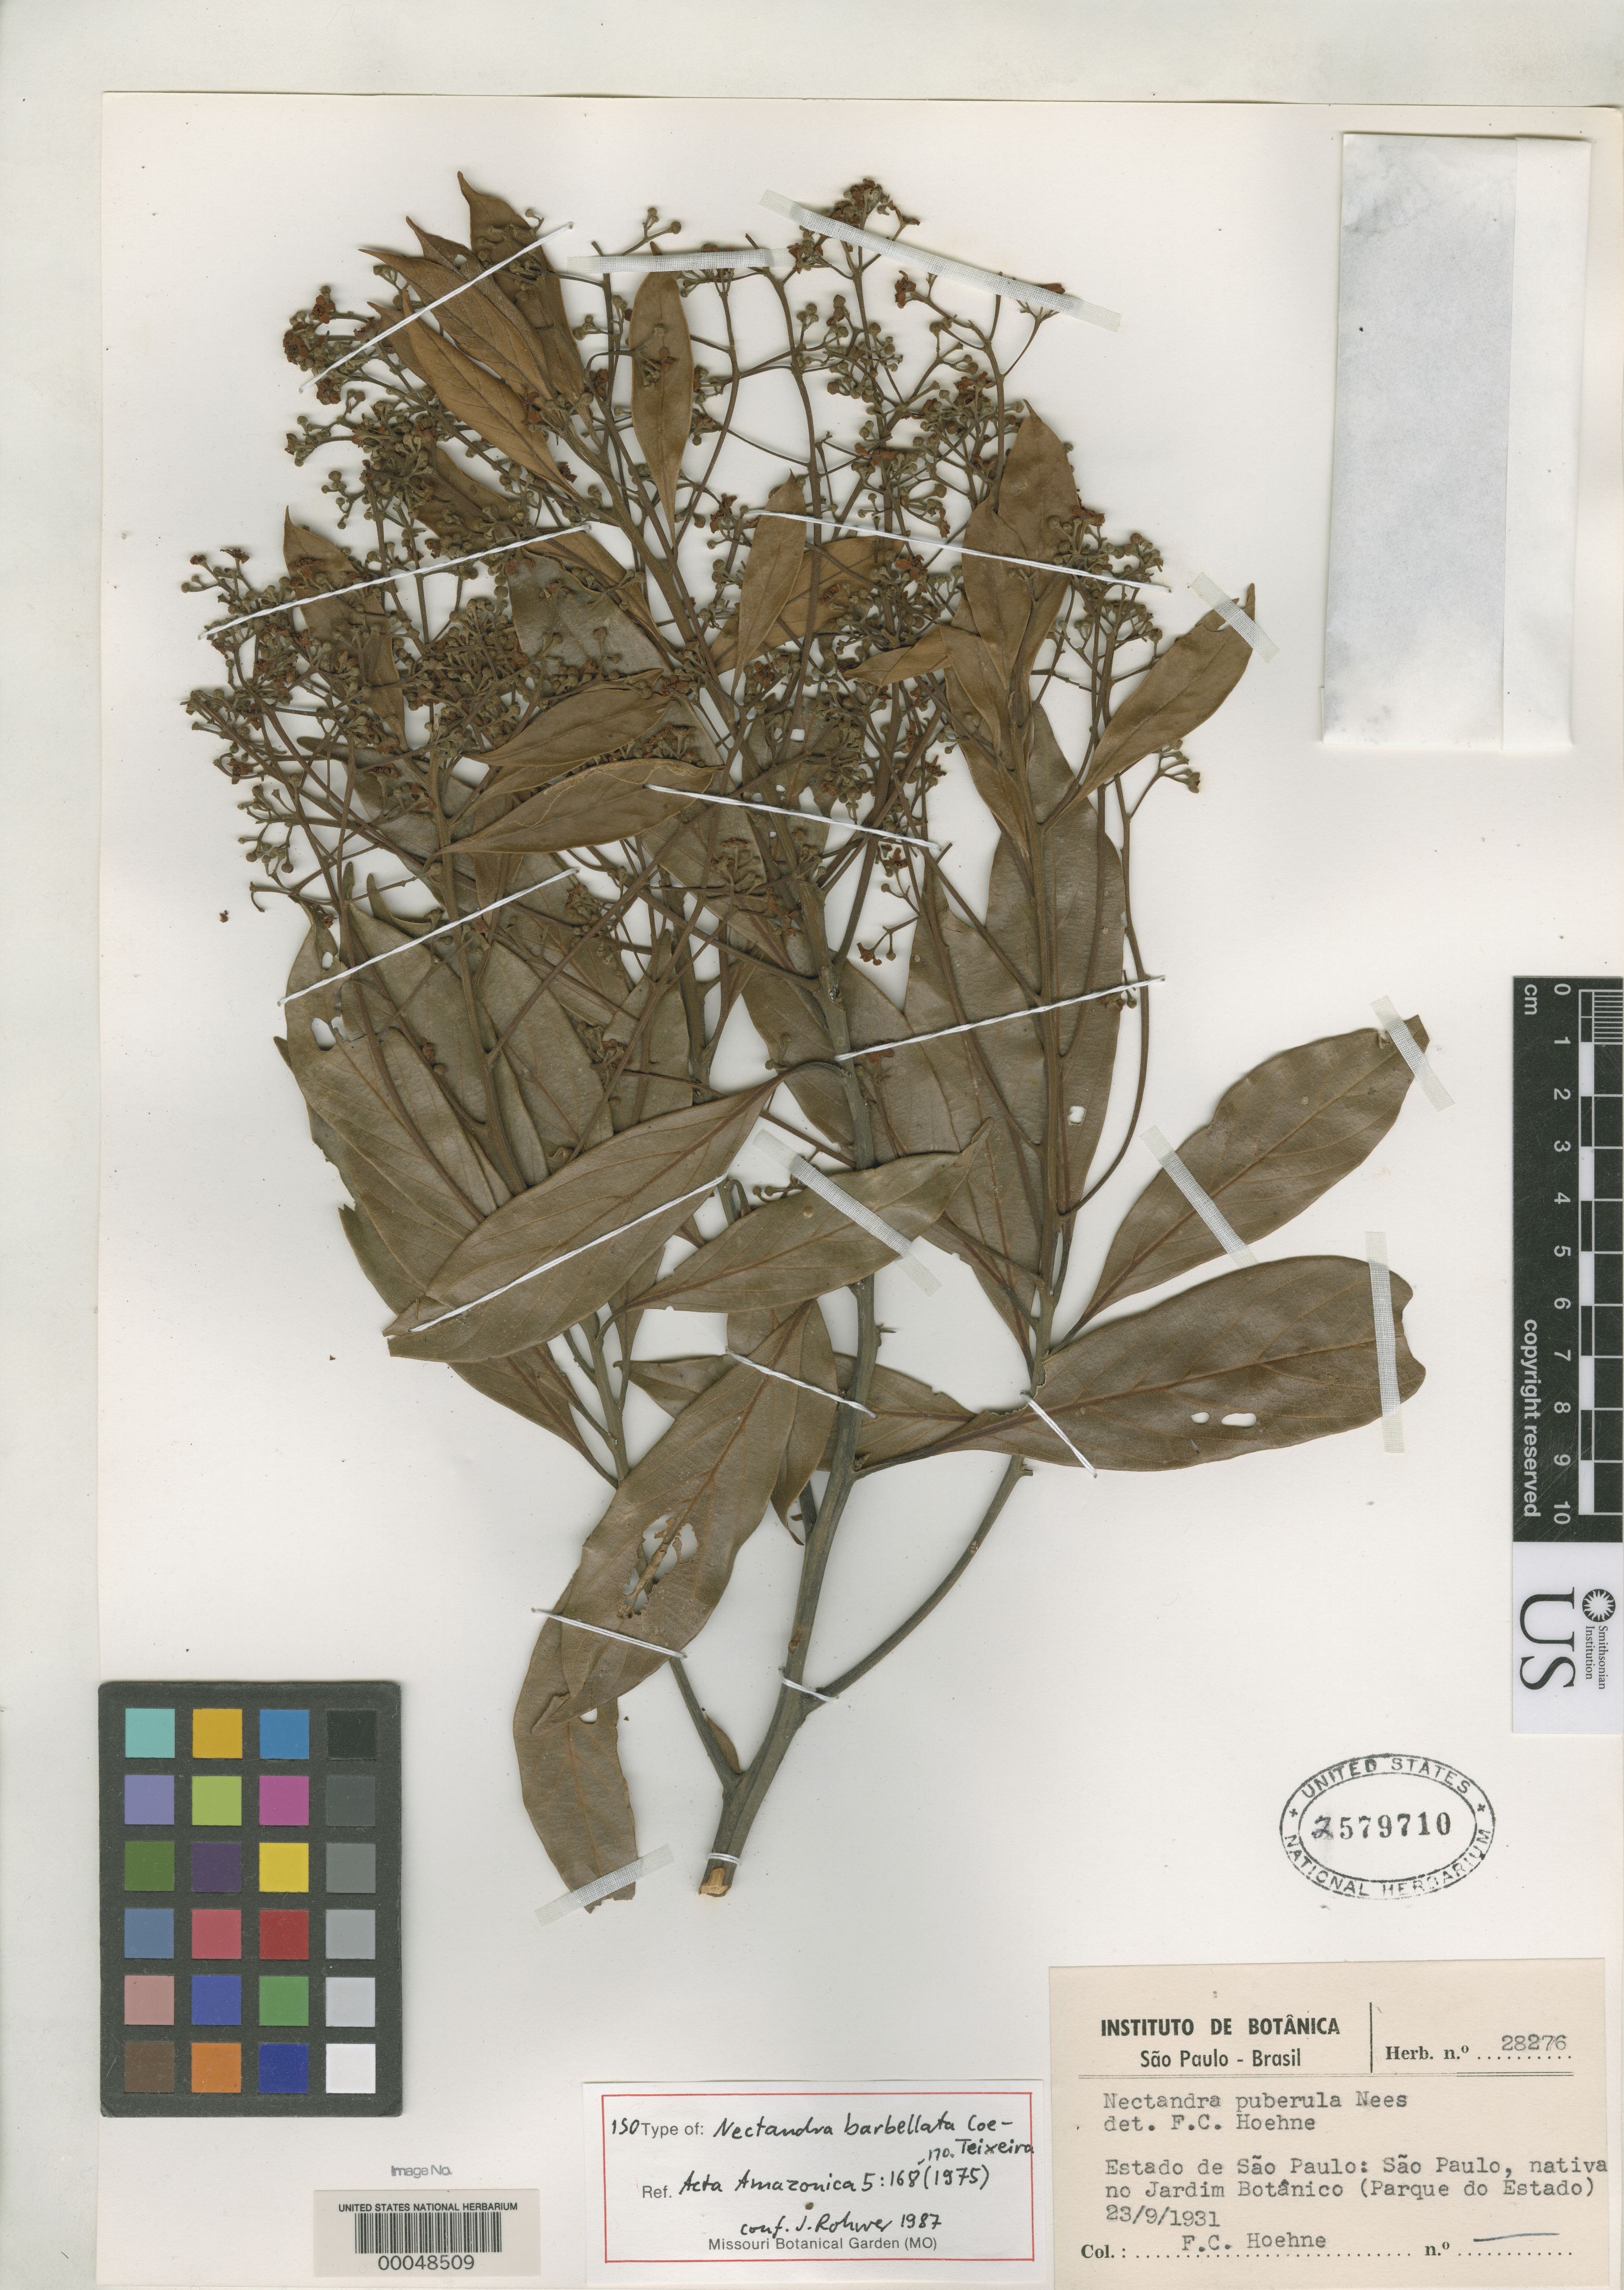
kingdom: Plantae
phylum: Tracheophyta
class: Magnoliopsida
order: Laurales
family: Lauraceae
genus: Nectandra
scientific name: Nectandra barbellata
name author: Coe-Teix.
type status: Isotype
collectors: F. C. Hoehne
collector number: SP 28276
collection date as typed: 23 Sep 1931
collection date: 1931-09-23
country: Brazil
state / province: São Paulo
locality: Sao Paulo.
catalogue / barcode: US 2579710